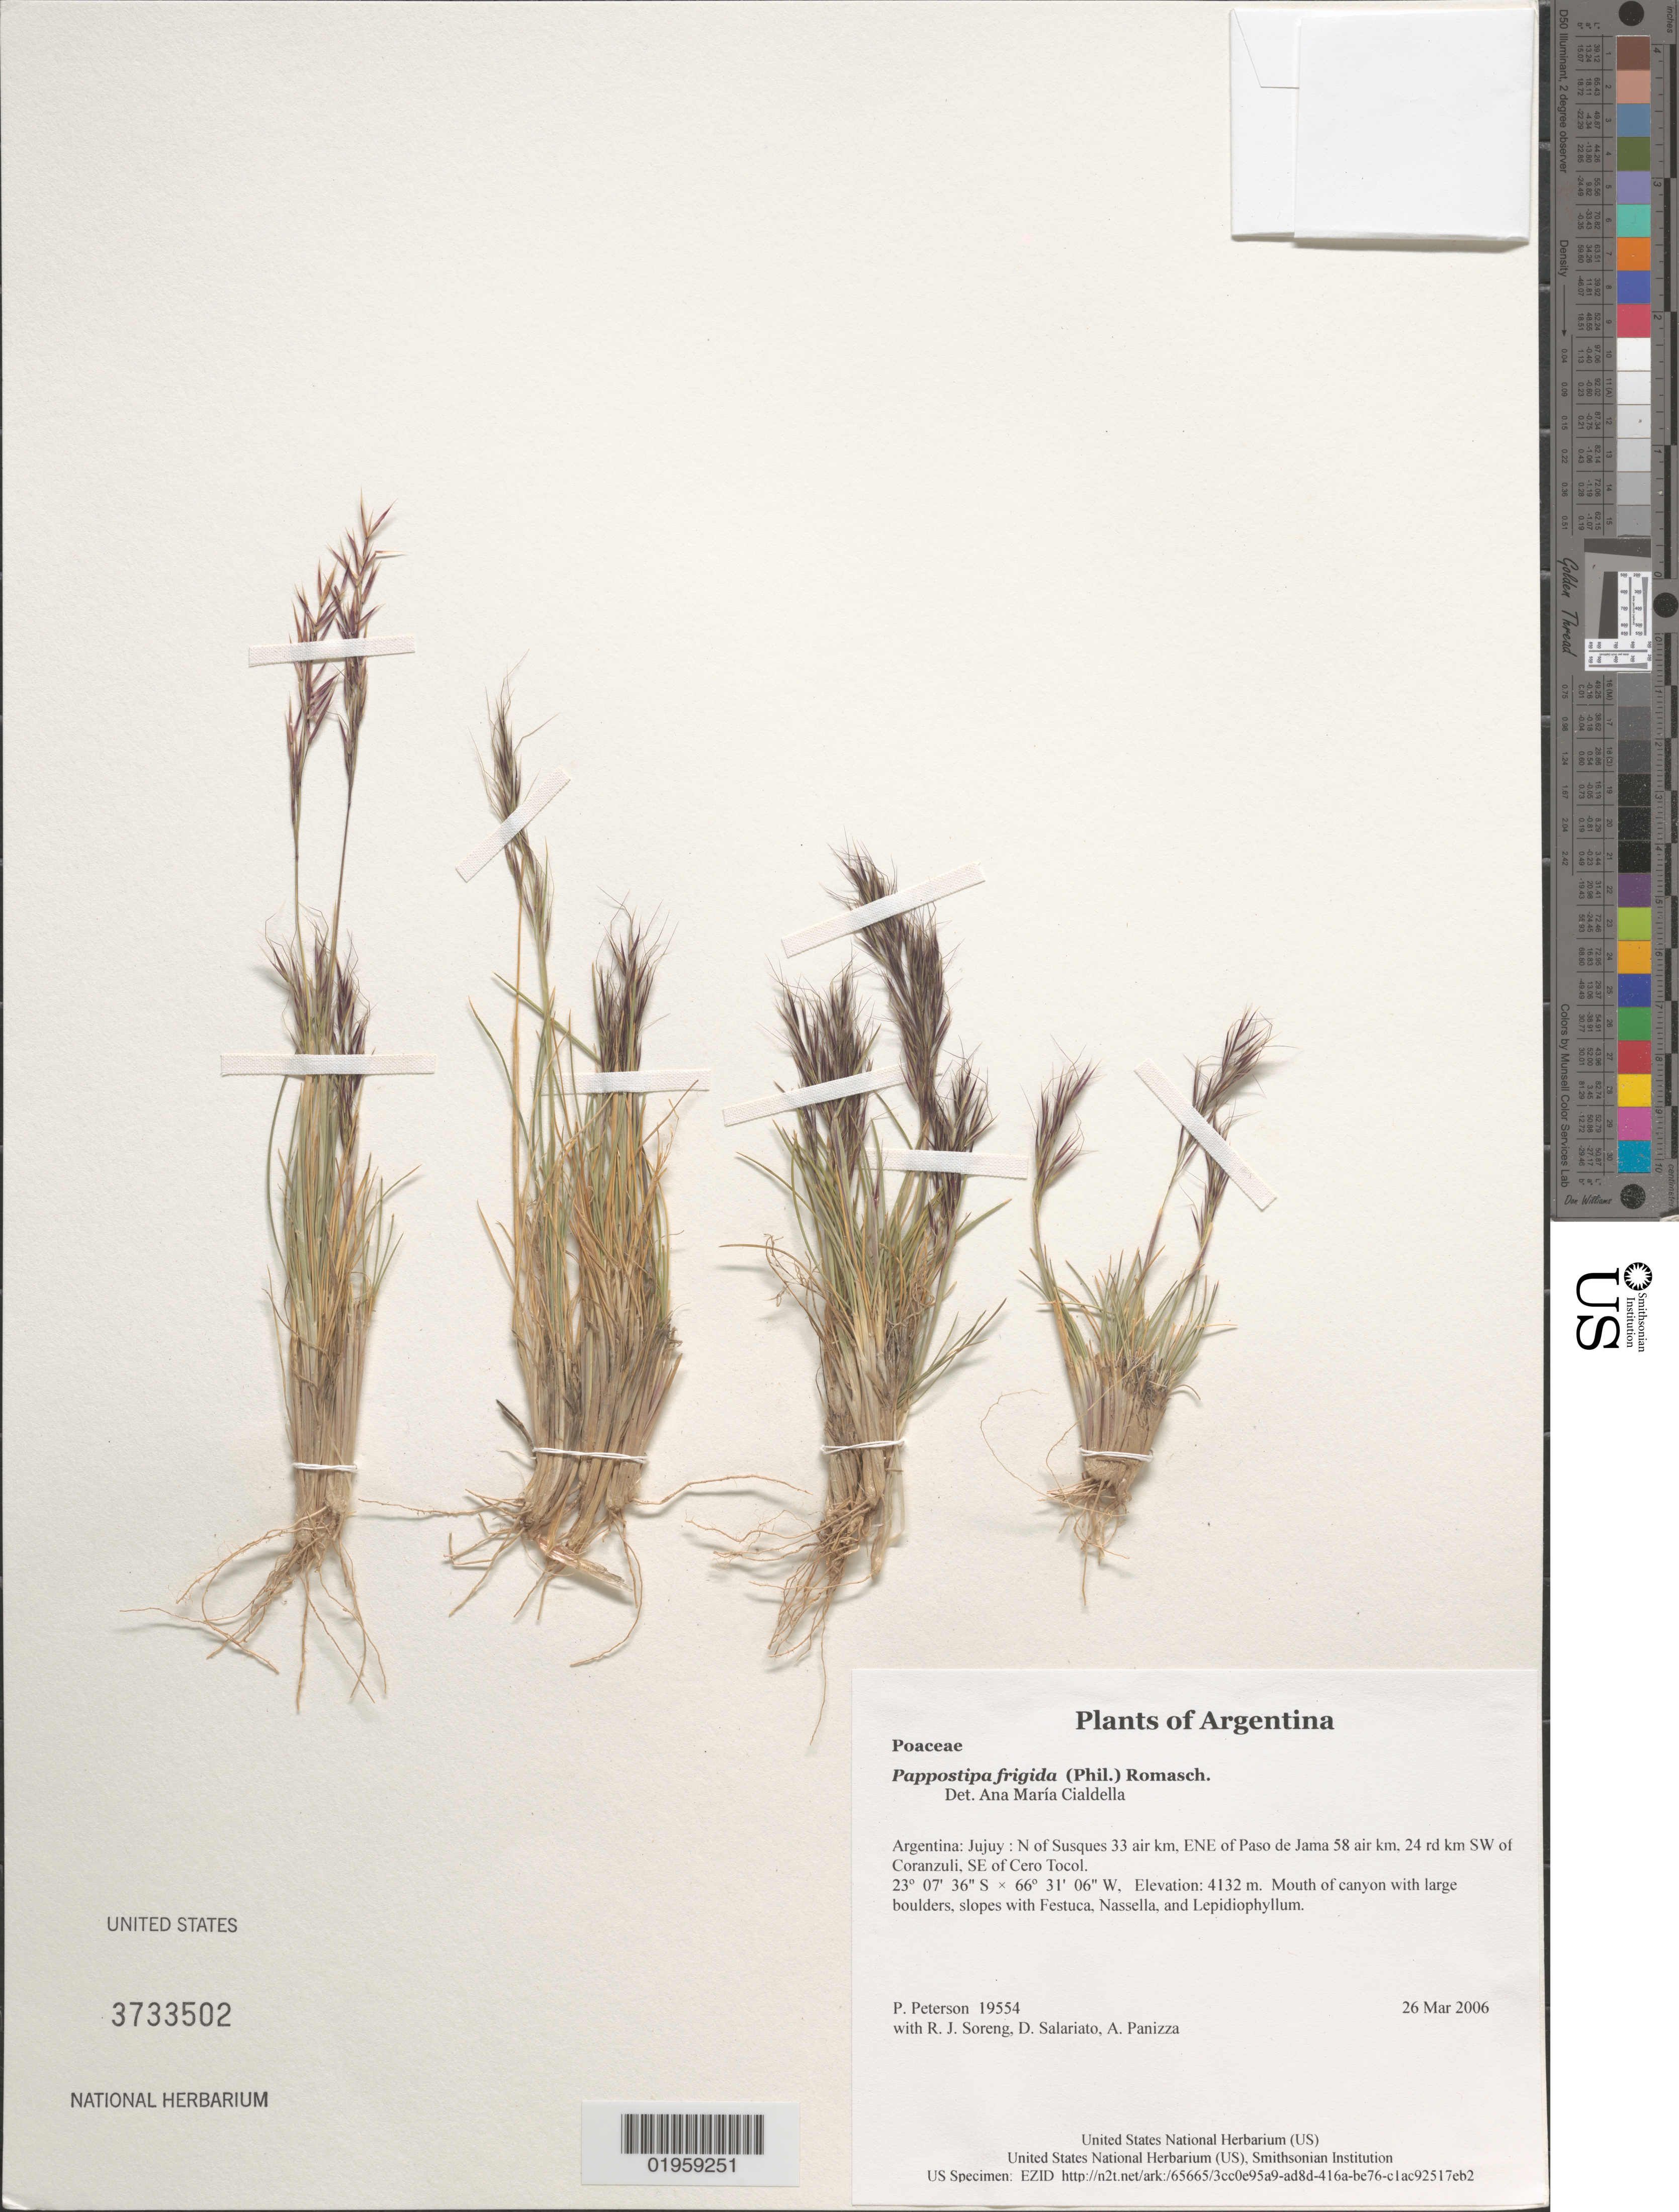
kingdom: Plantae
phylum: Tracheophyta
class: Liliopsida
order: Poales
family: Poaceae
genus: Pappostipa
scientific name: Pappostipa frigida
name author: (Phil.) Romasch.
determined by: Cialdella, A. M.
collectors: P. M. Peterson, R. J. Soreng, D. Salariato & A. Panizza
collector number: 19554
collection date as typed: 26 Mar 2006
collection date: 2006-03-26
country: Argentina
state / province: Jujuy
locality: N of Susques 33 air km, ENE of Paso de Jama 58 air km, 24 rd km SW of Coranzuli, SE of Cero Tocol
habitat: Mouth of canyon with large boulders, slopes with Festuca, Nassella, and Lepidiophyllum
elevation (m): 4132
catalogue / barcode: US 3733502